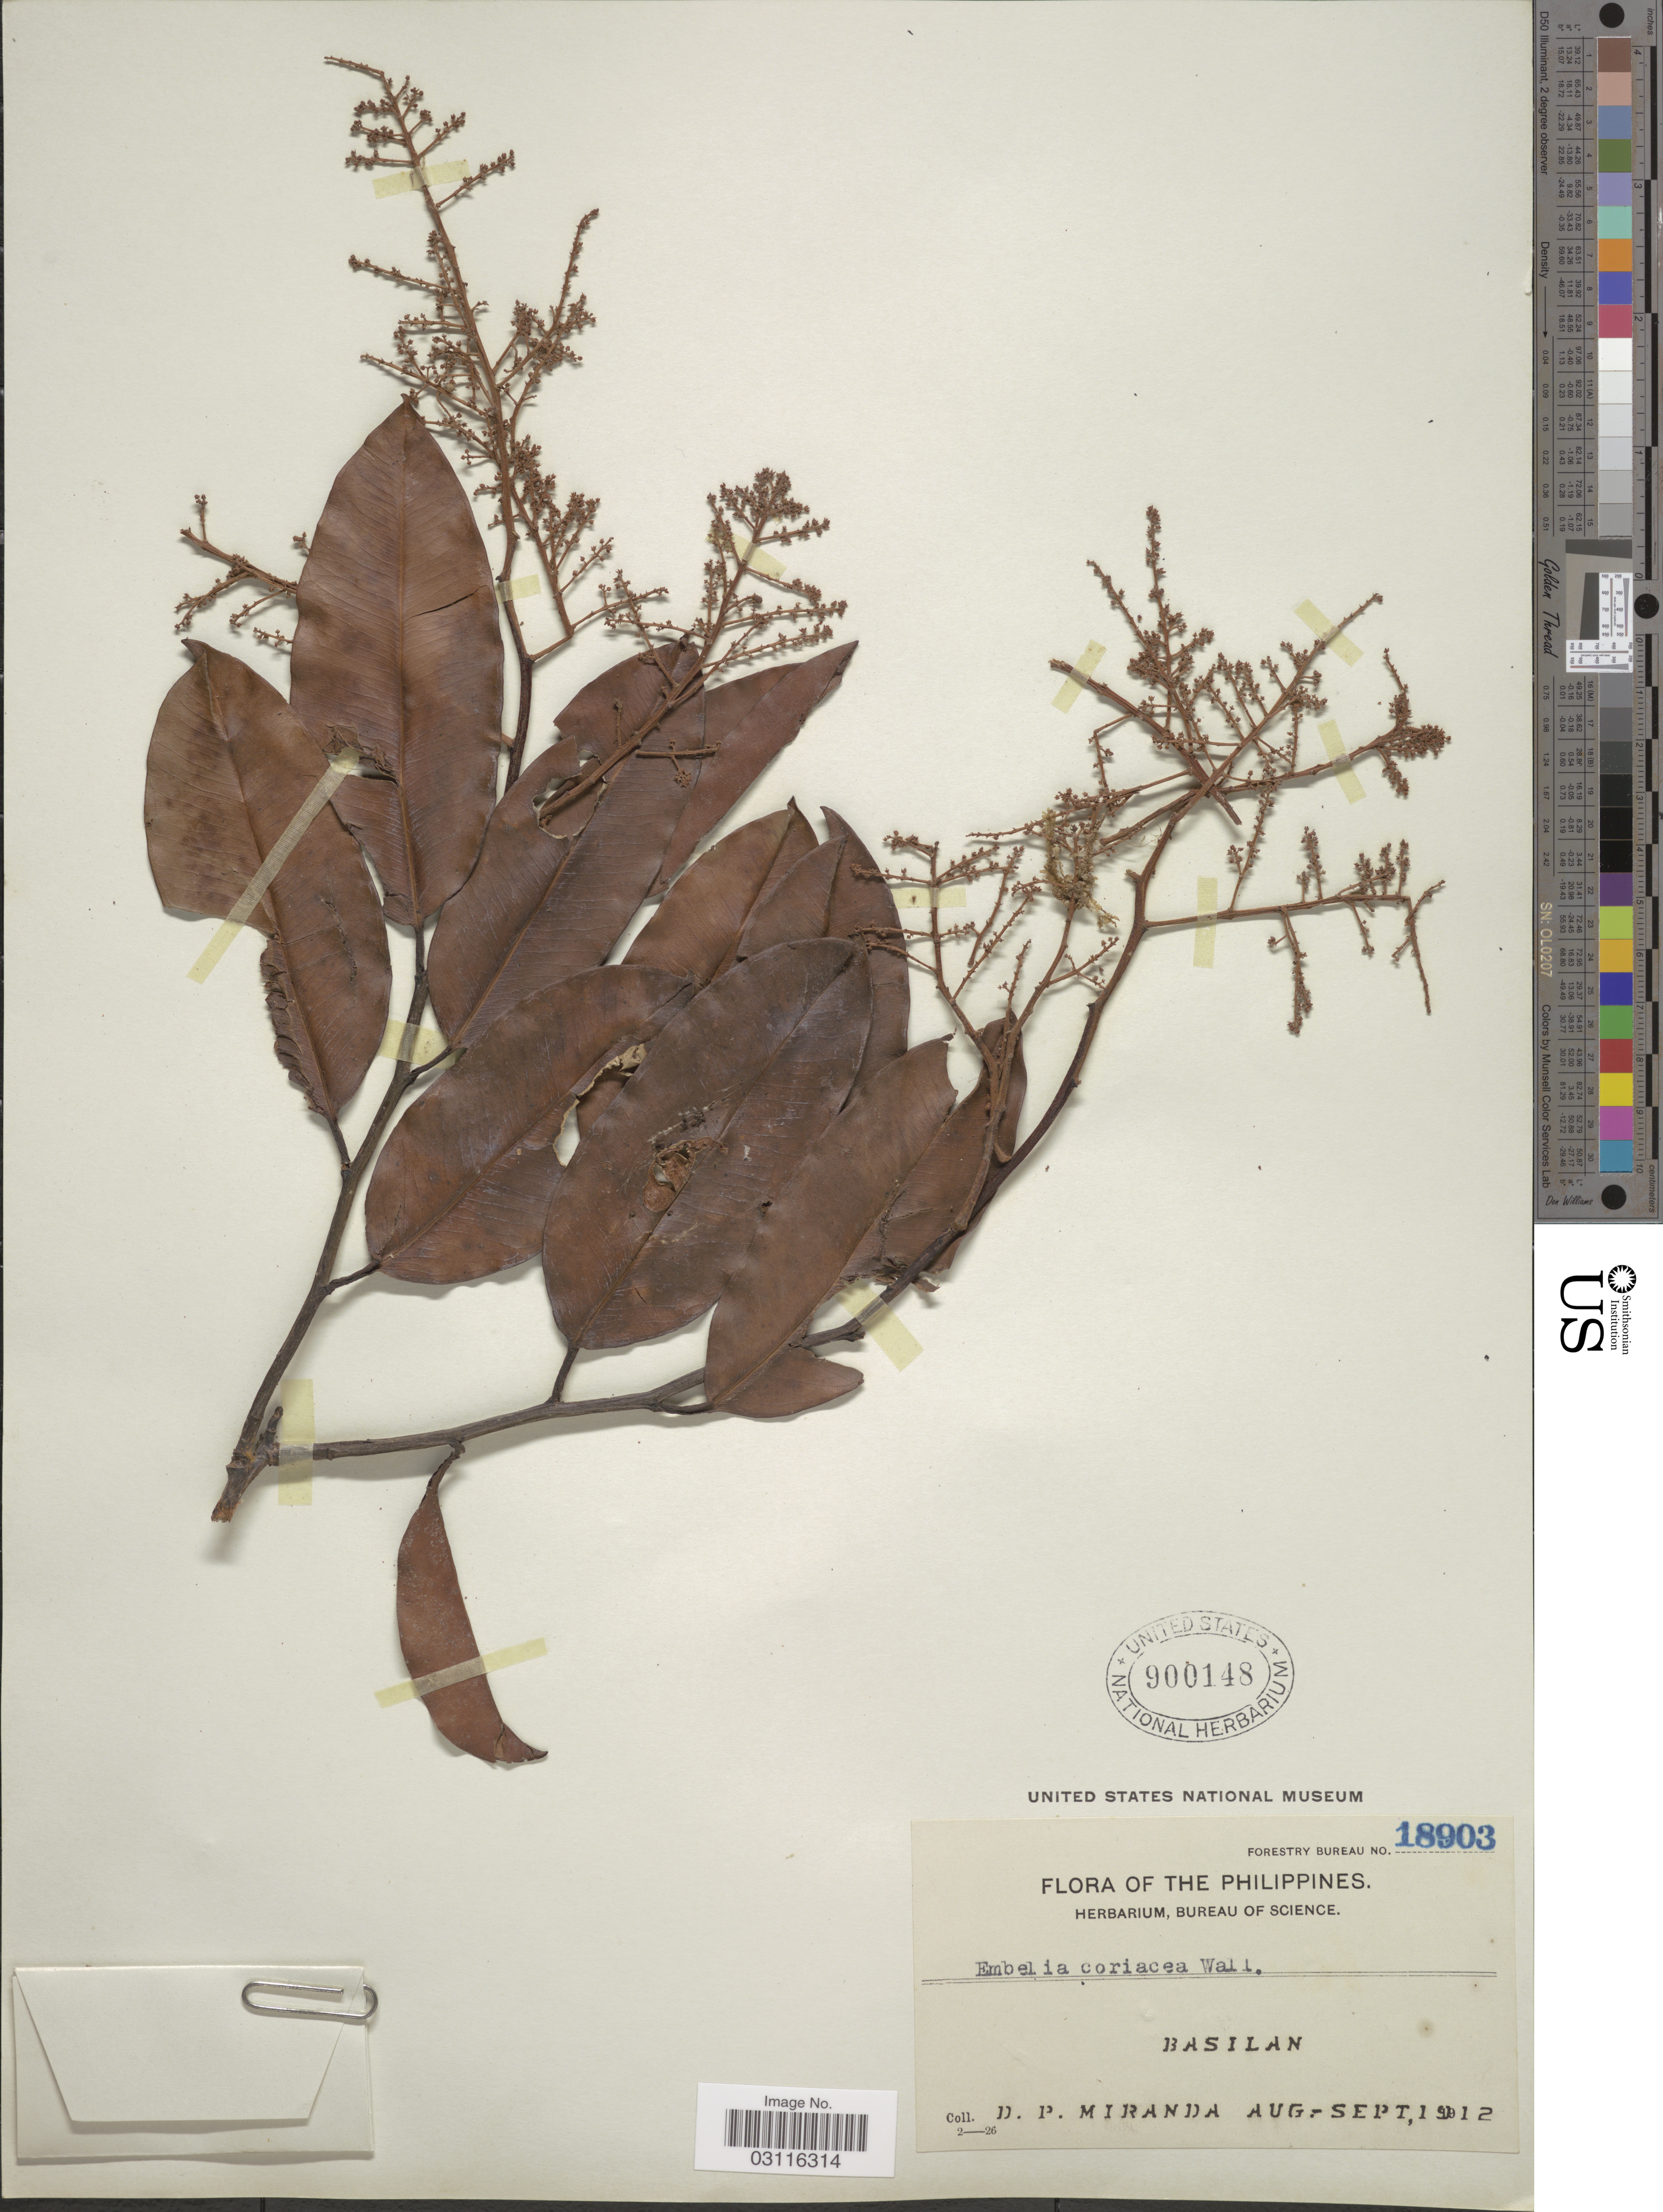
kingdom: Plantae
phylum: Tracheophyta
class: Magnoliopsida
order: Ericales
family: Primulaceae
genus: Embelia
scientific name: Embelia coriacea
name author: Wall. ex A. DC.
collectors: D. P. Miranda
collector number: Forestry Bureau 18903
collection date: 1912-08/1912-09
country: Philippines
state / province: Muslim Mindanao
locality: Basilan.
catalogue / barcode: US 900148